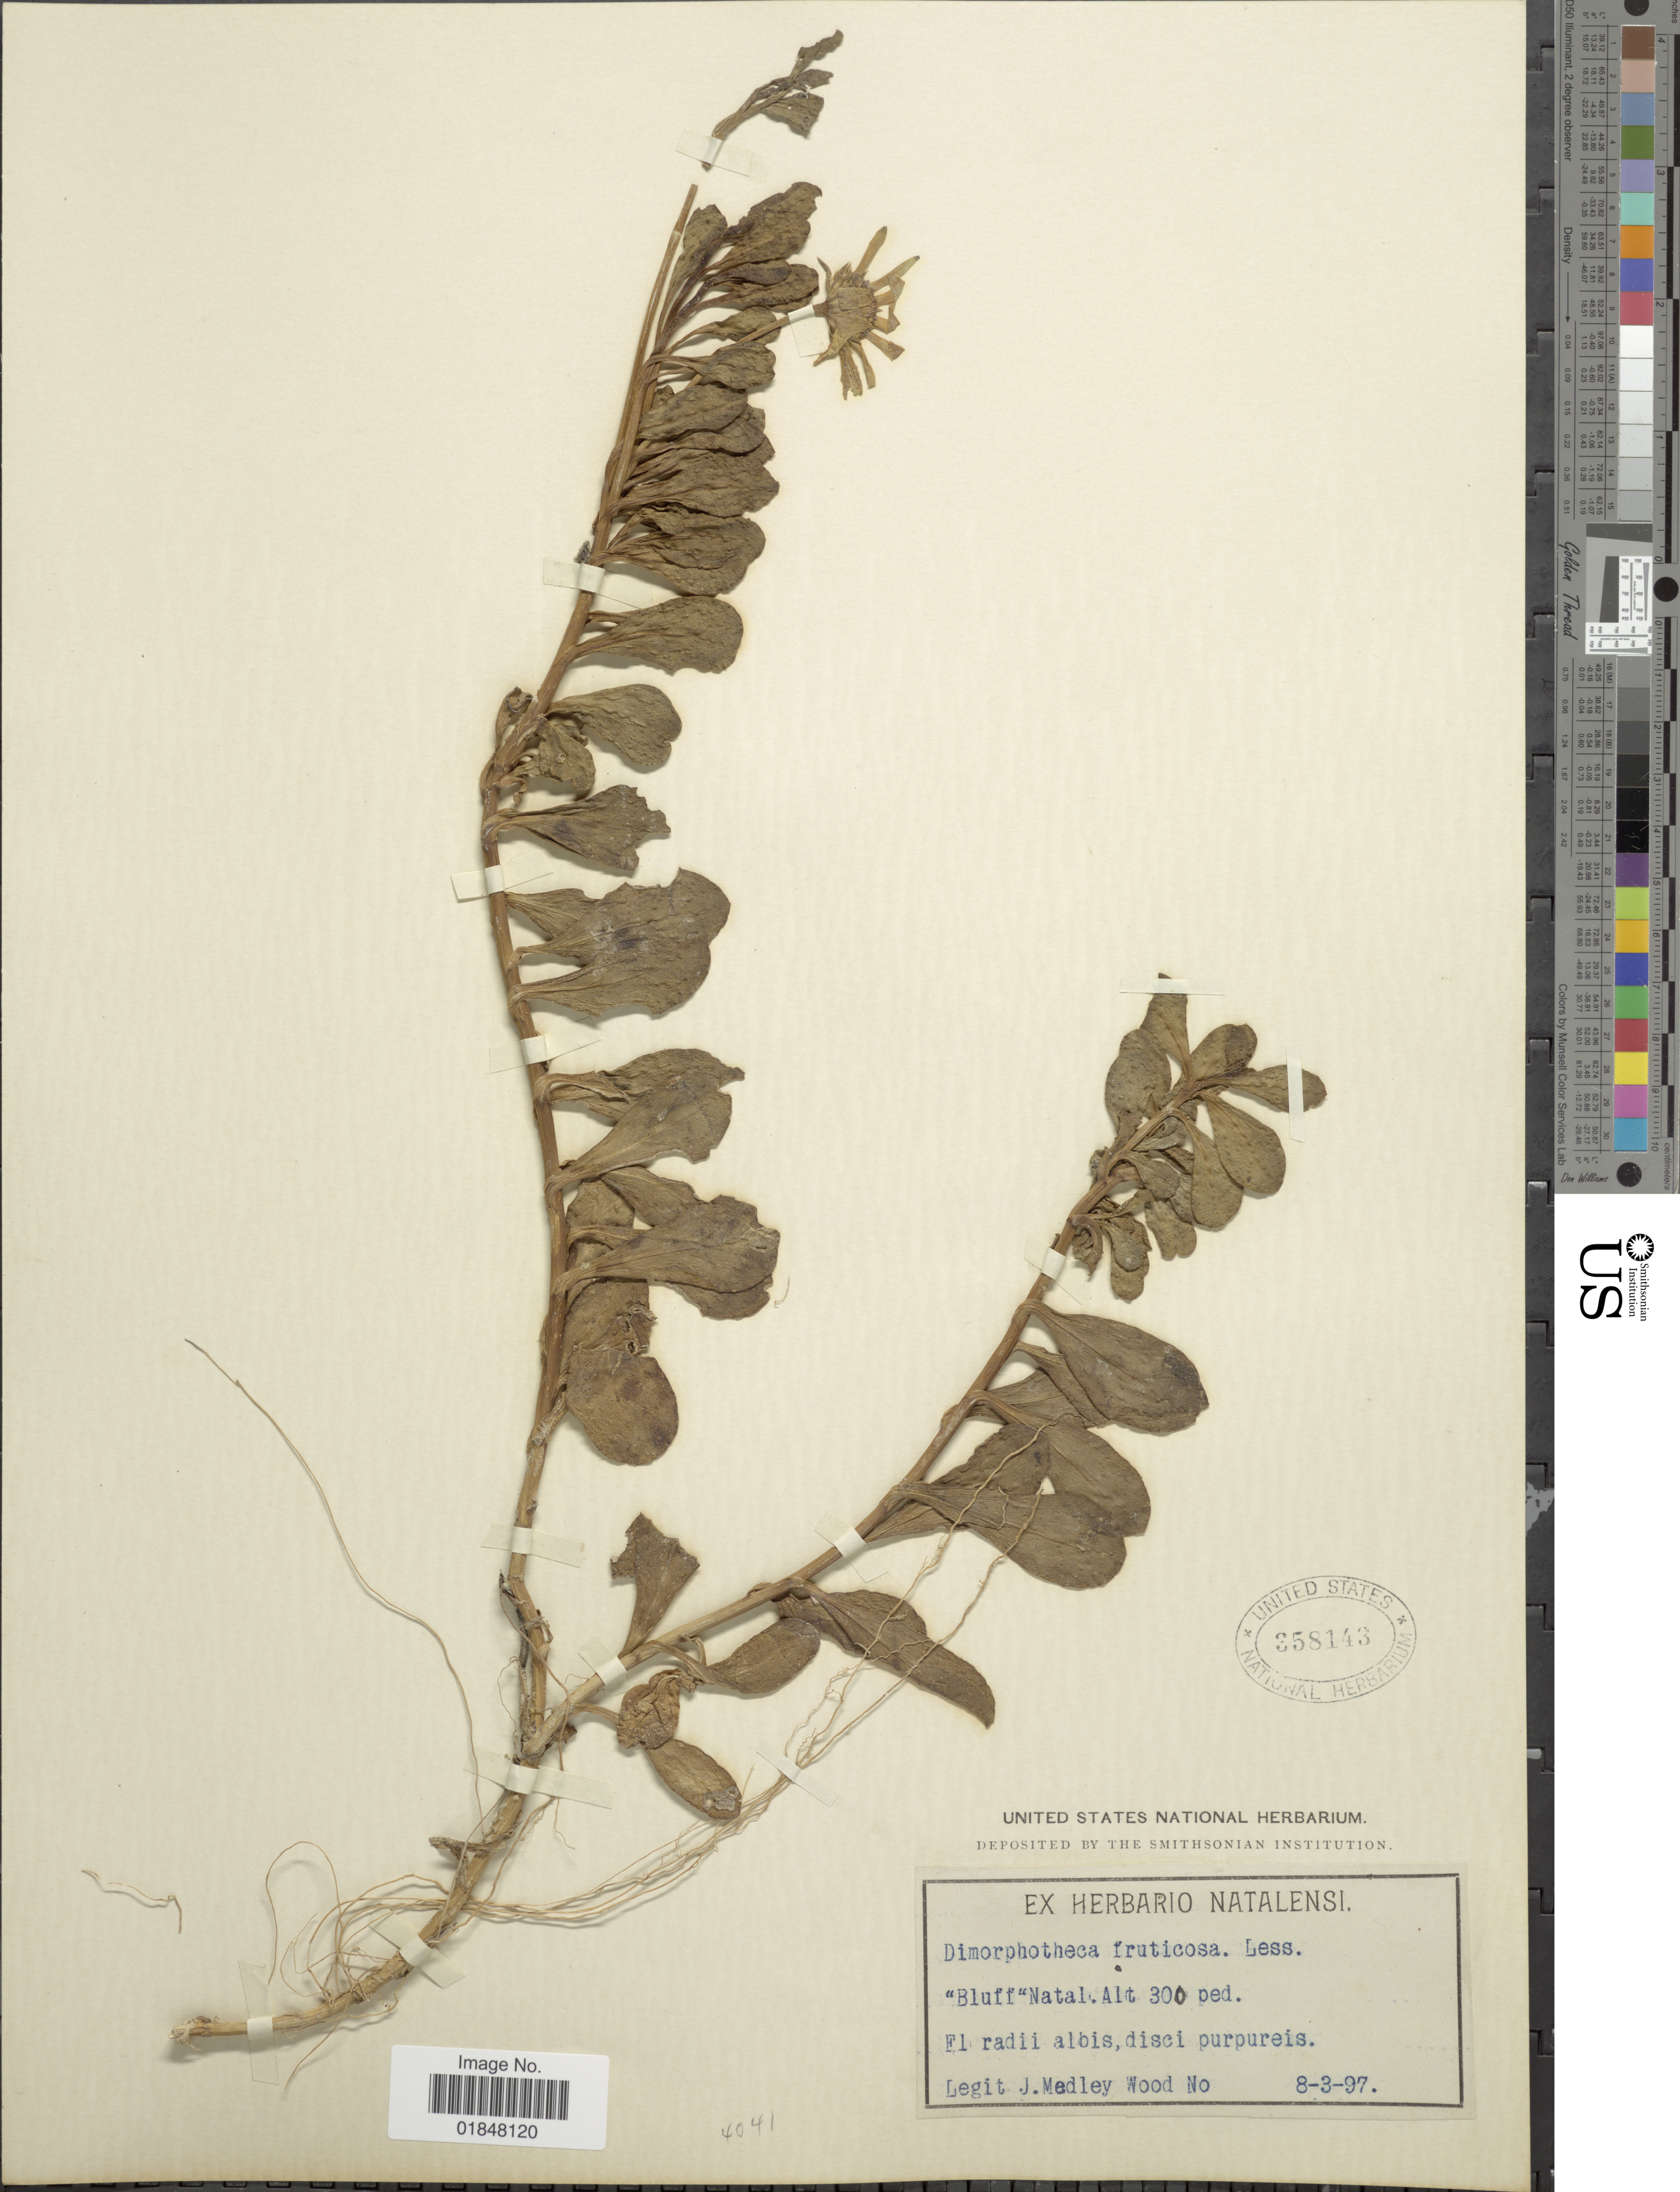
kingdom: Plantae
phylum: Tracheophyta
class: Magnoliopsida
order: Asterales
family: Asteraceae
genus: Dimorphotheca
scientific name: Dimorphotheca fruticosa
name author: Less.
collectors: J. Medley Wood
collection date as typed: Transcribed d/m/y: 8/3/97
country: South Africa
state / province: KwaZulu-Natal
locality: Bluff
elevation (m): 91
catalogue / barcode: US 358143